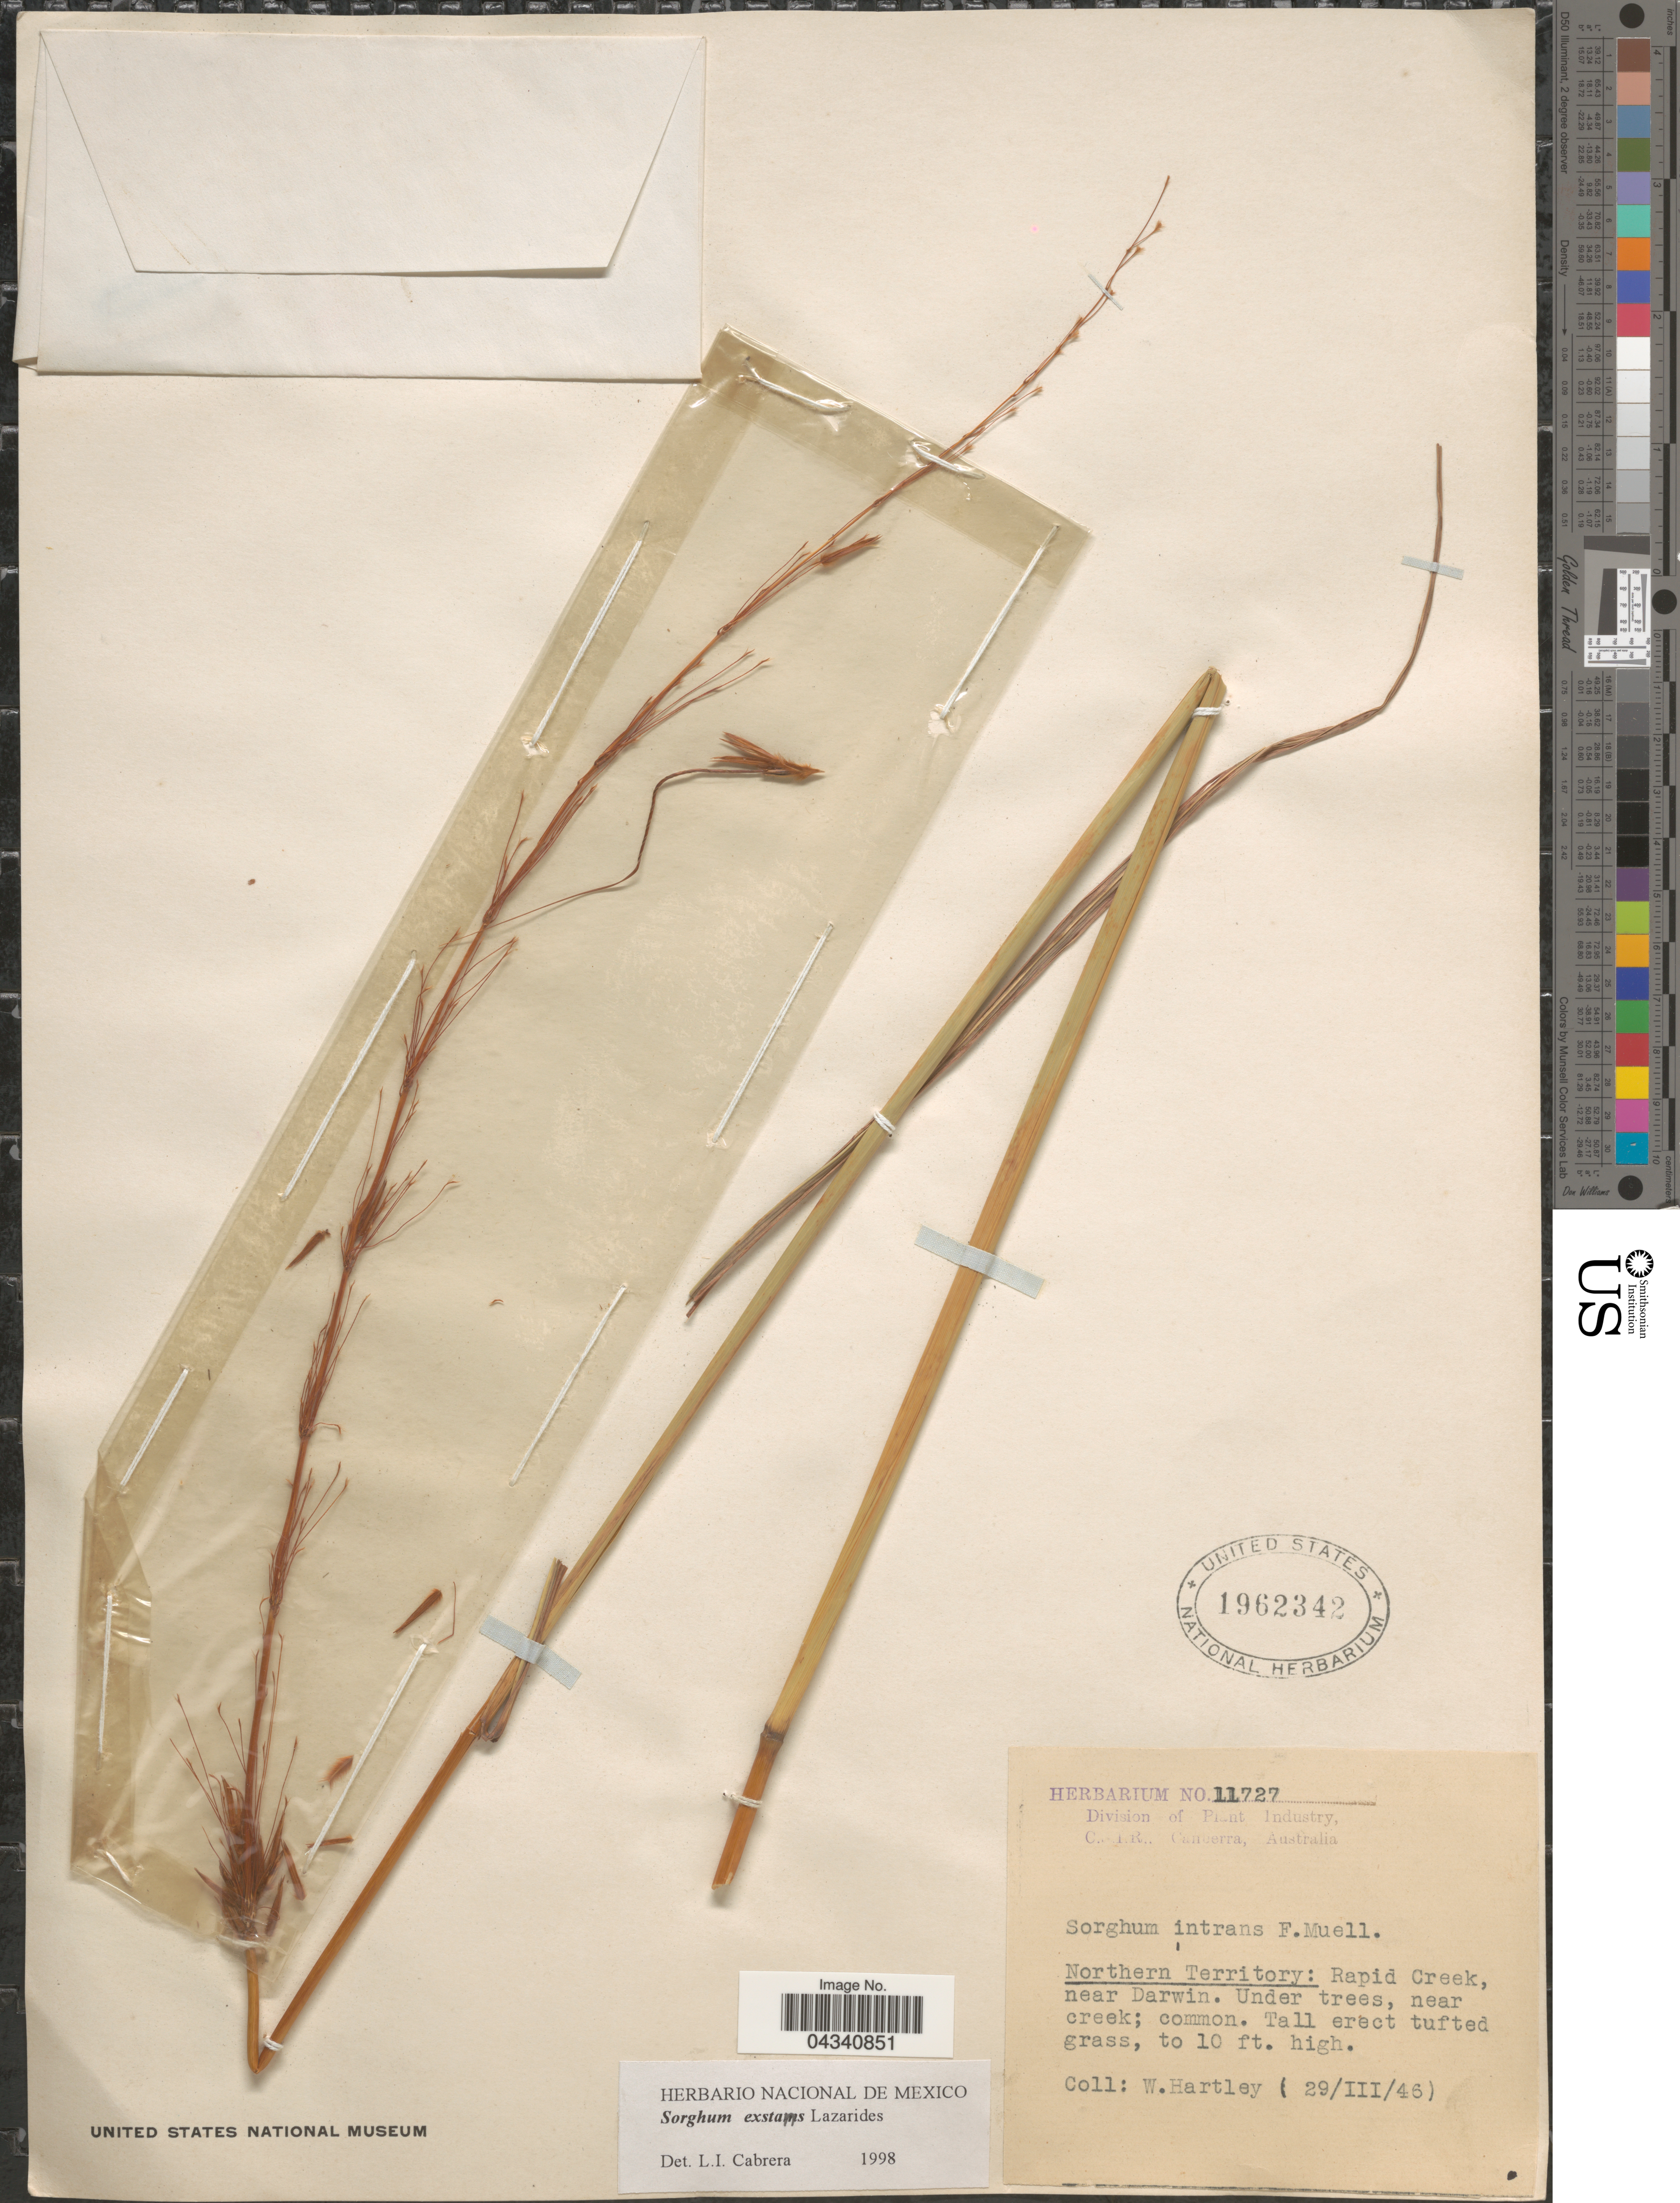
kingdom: Plantae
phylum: Tracheophyta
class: Liliopsida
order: Poales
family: Poaceae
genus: Sorghum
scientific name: Sorghum extans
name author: Lazarides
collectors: W. Hartley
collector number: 11727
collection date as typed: Transcribed d/m/y: 29/3/46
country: Australia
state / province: Northern Territory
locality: Rapid Creek, near Darwin. Under trees, near creek.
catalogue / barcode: US 1962342